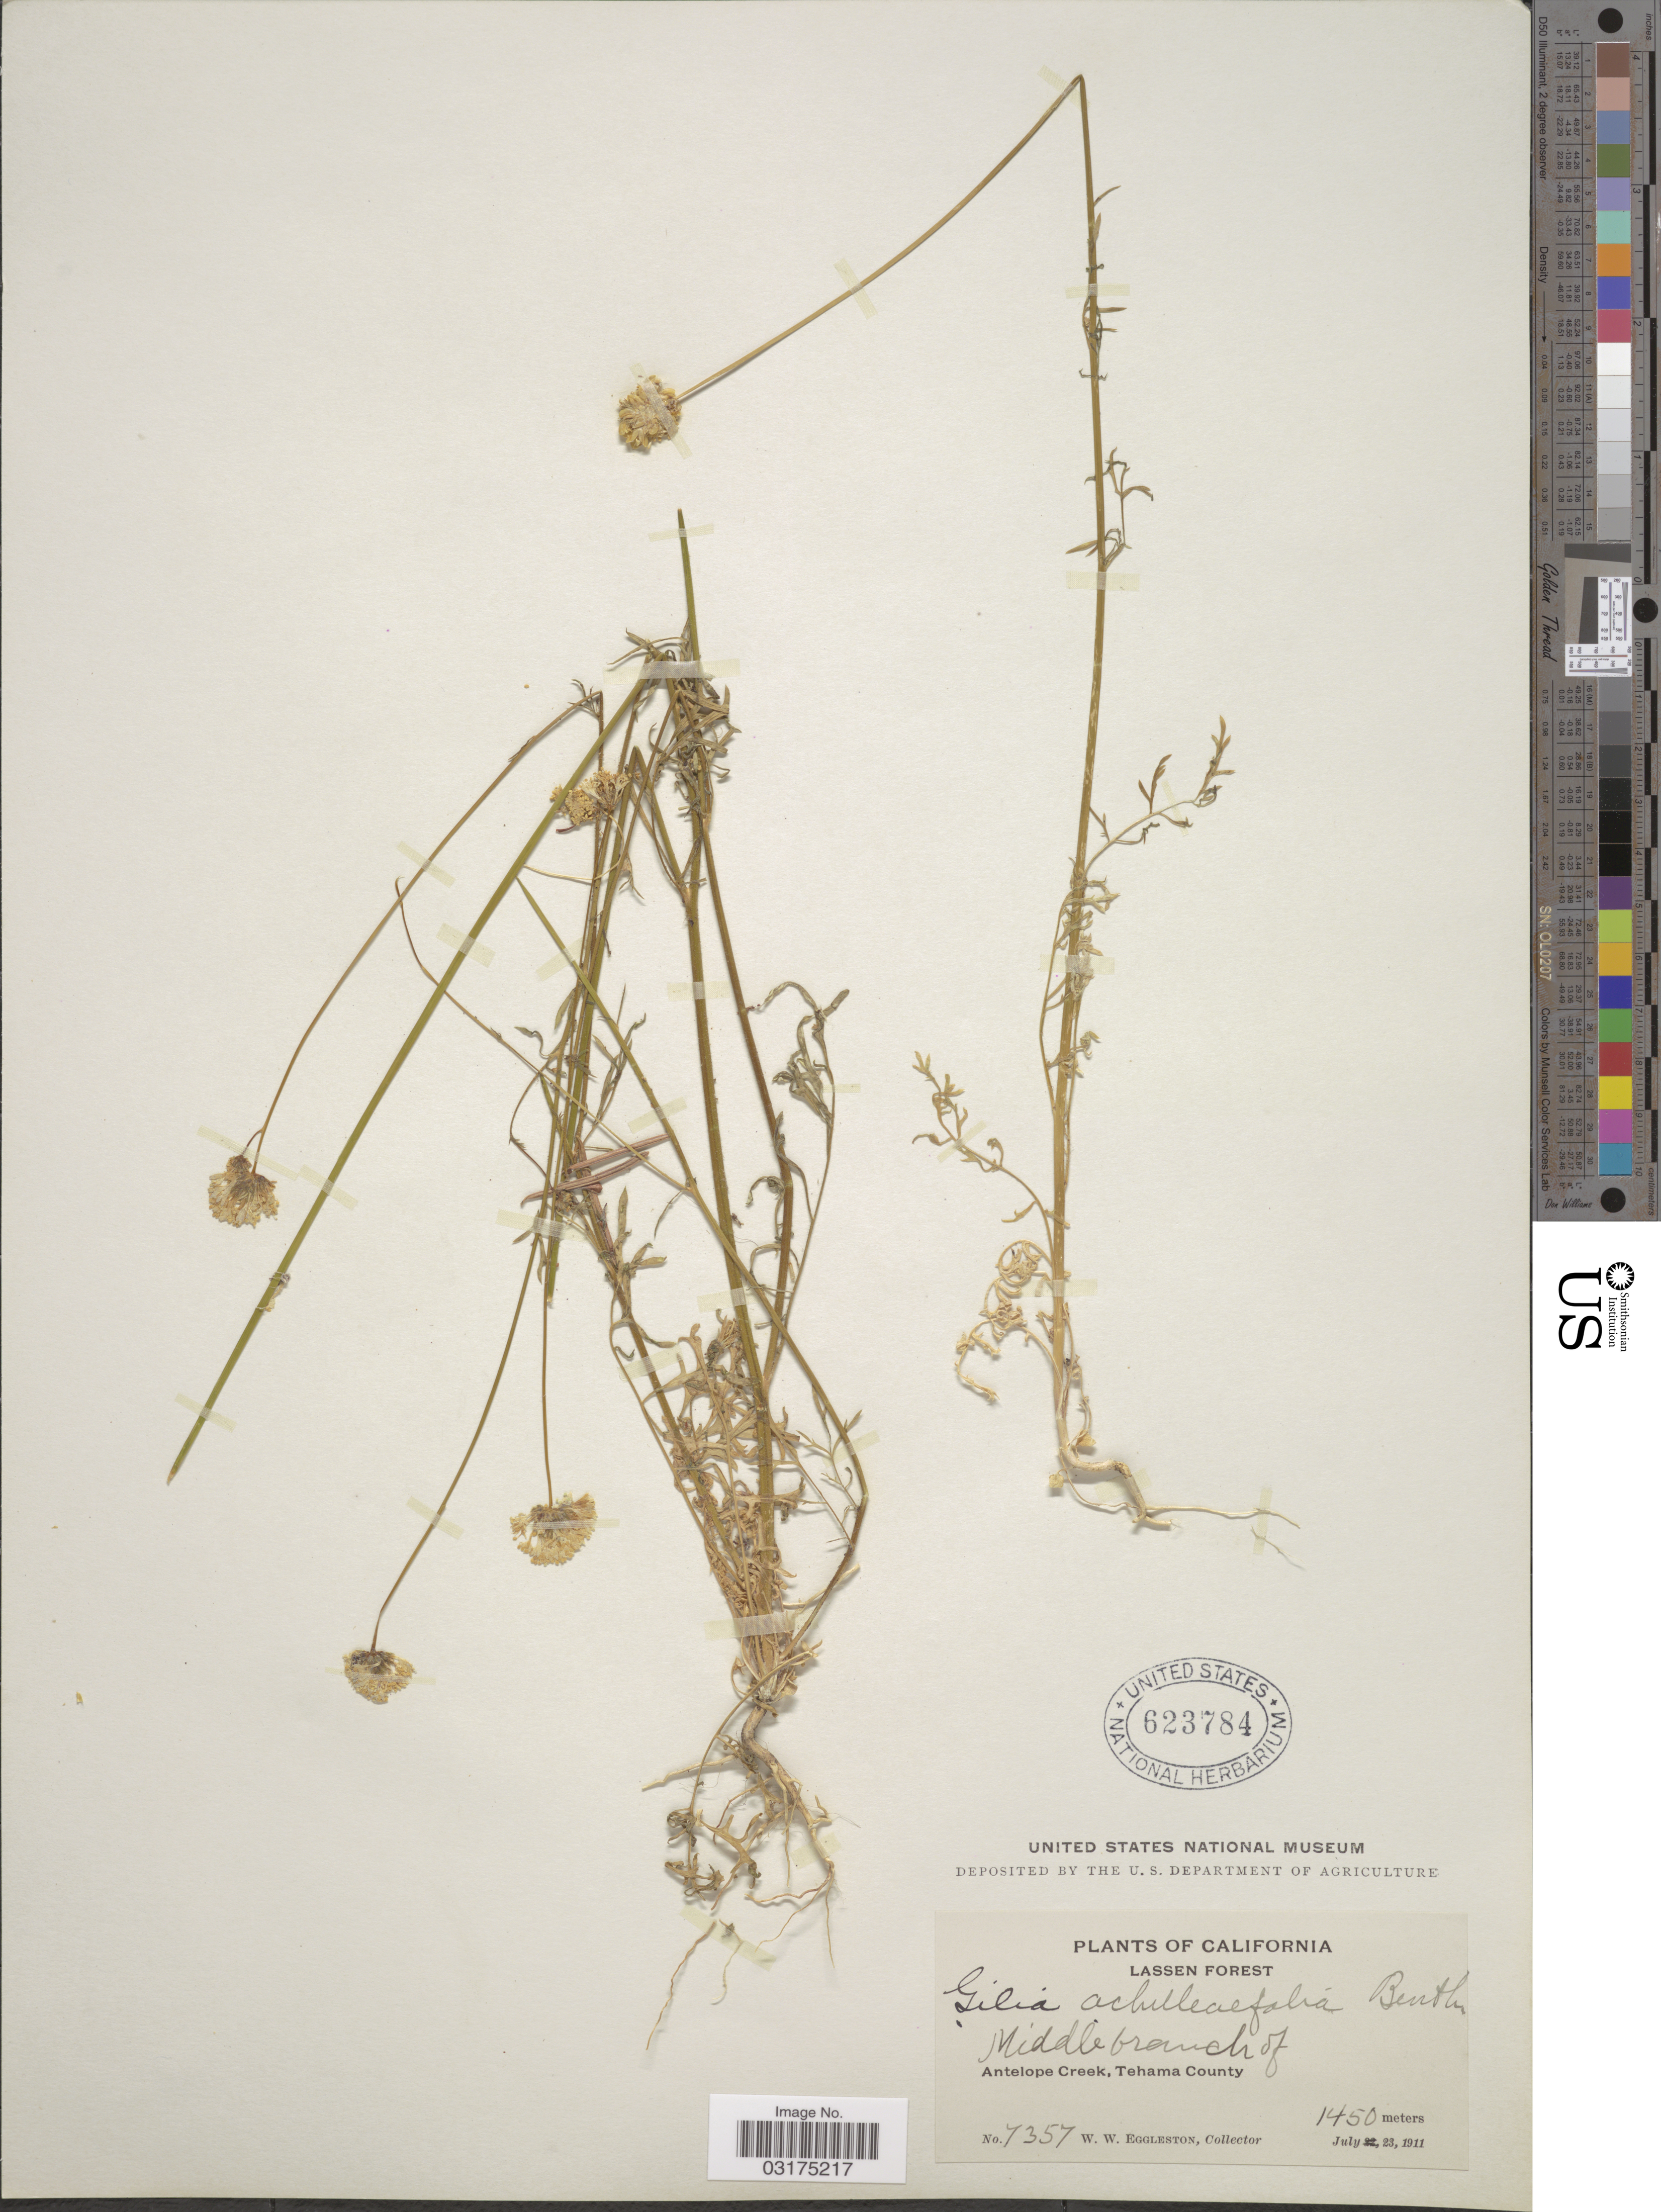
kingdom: Plantae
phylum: Tracheophyta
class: Magnoliopsida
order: Ericales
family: Polemoniaceae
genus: Gilia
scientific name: Gilia capitata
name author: Sims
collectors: W. W. Eggleston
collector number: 7357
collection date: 1911-07-23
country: United States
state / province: California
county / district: Tehama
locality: Lassen Forest, Middle branch of Antelope Creek, Tehama County.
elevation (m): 1450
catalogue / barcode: US 623784